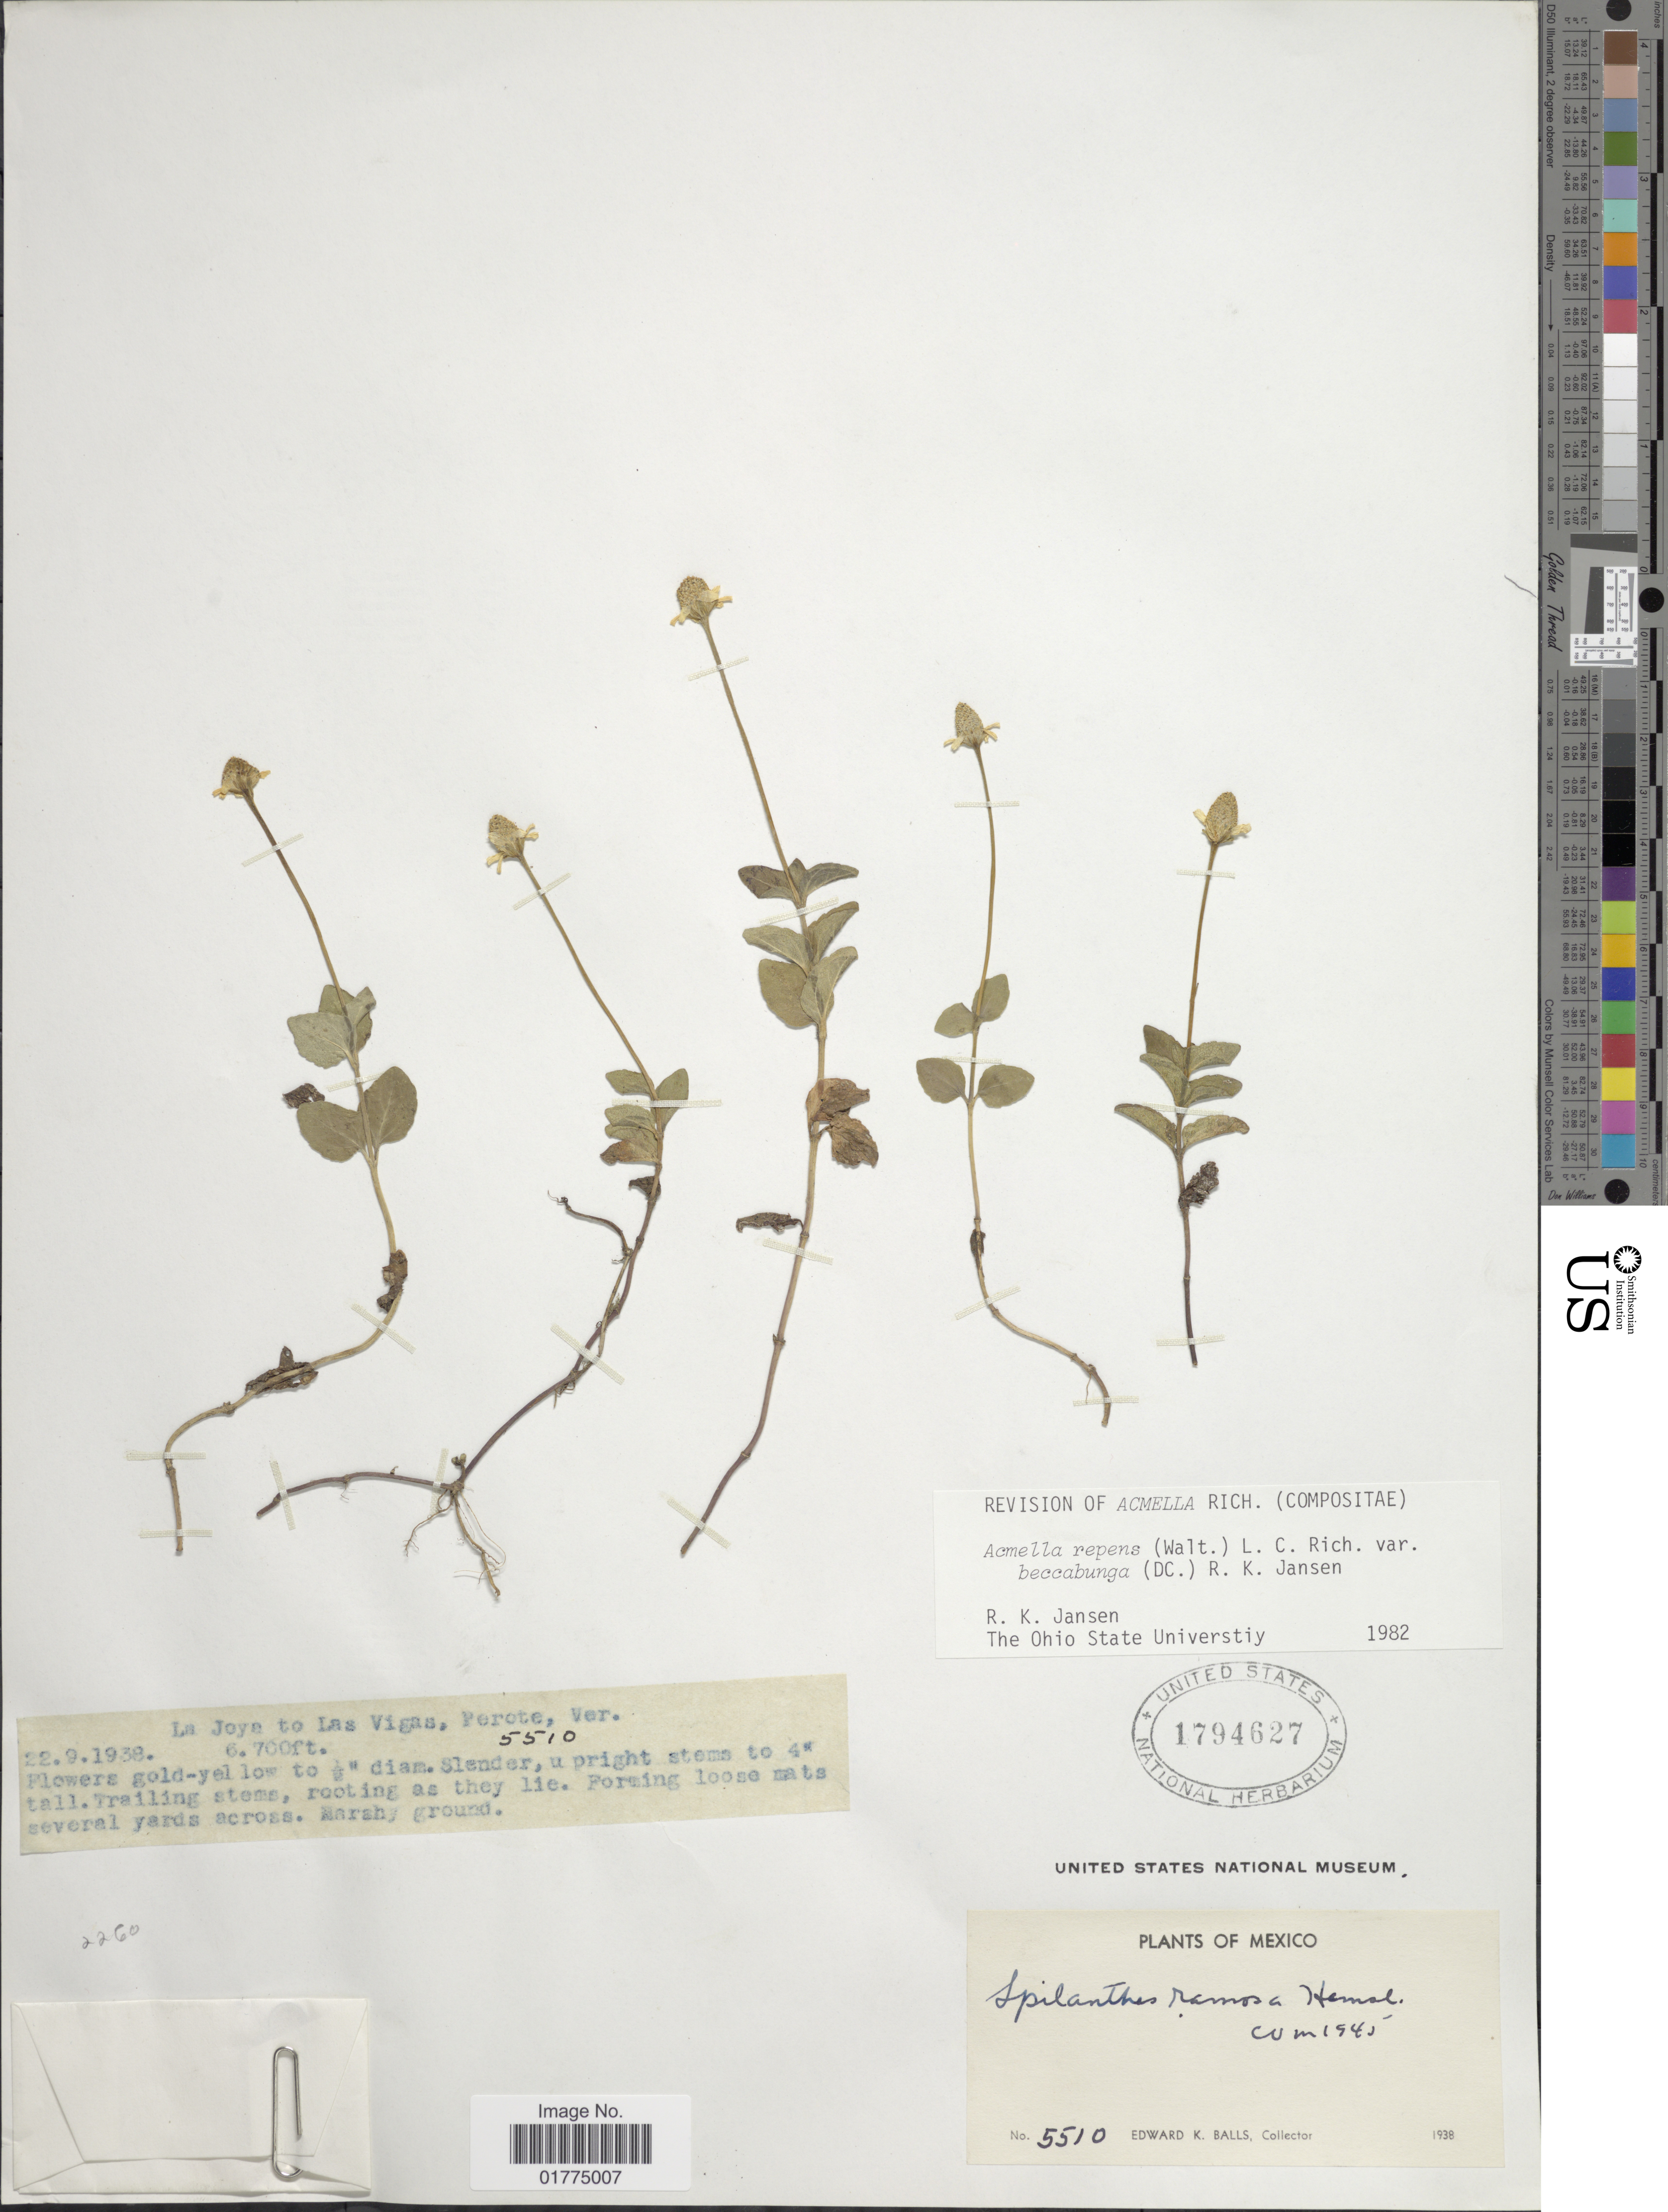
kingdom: Plantae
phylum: Tracheophyta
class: Magnoliopsida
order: Asterales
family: Asteraceae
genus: Acmella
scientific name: Acmella repens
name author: (Walter) Rich.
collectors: E. K. Balls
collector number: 5510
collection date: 1938-09-22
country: Mexico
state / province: Veracruz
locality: La Joya to las Vigas, Perote, Ver.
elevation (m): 2042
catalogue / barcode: US 1794627